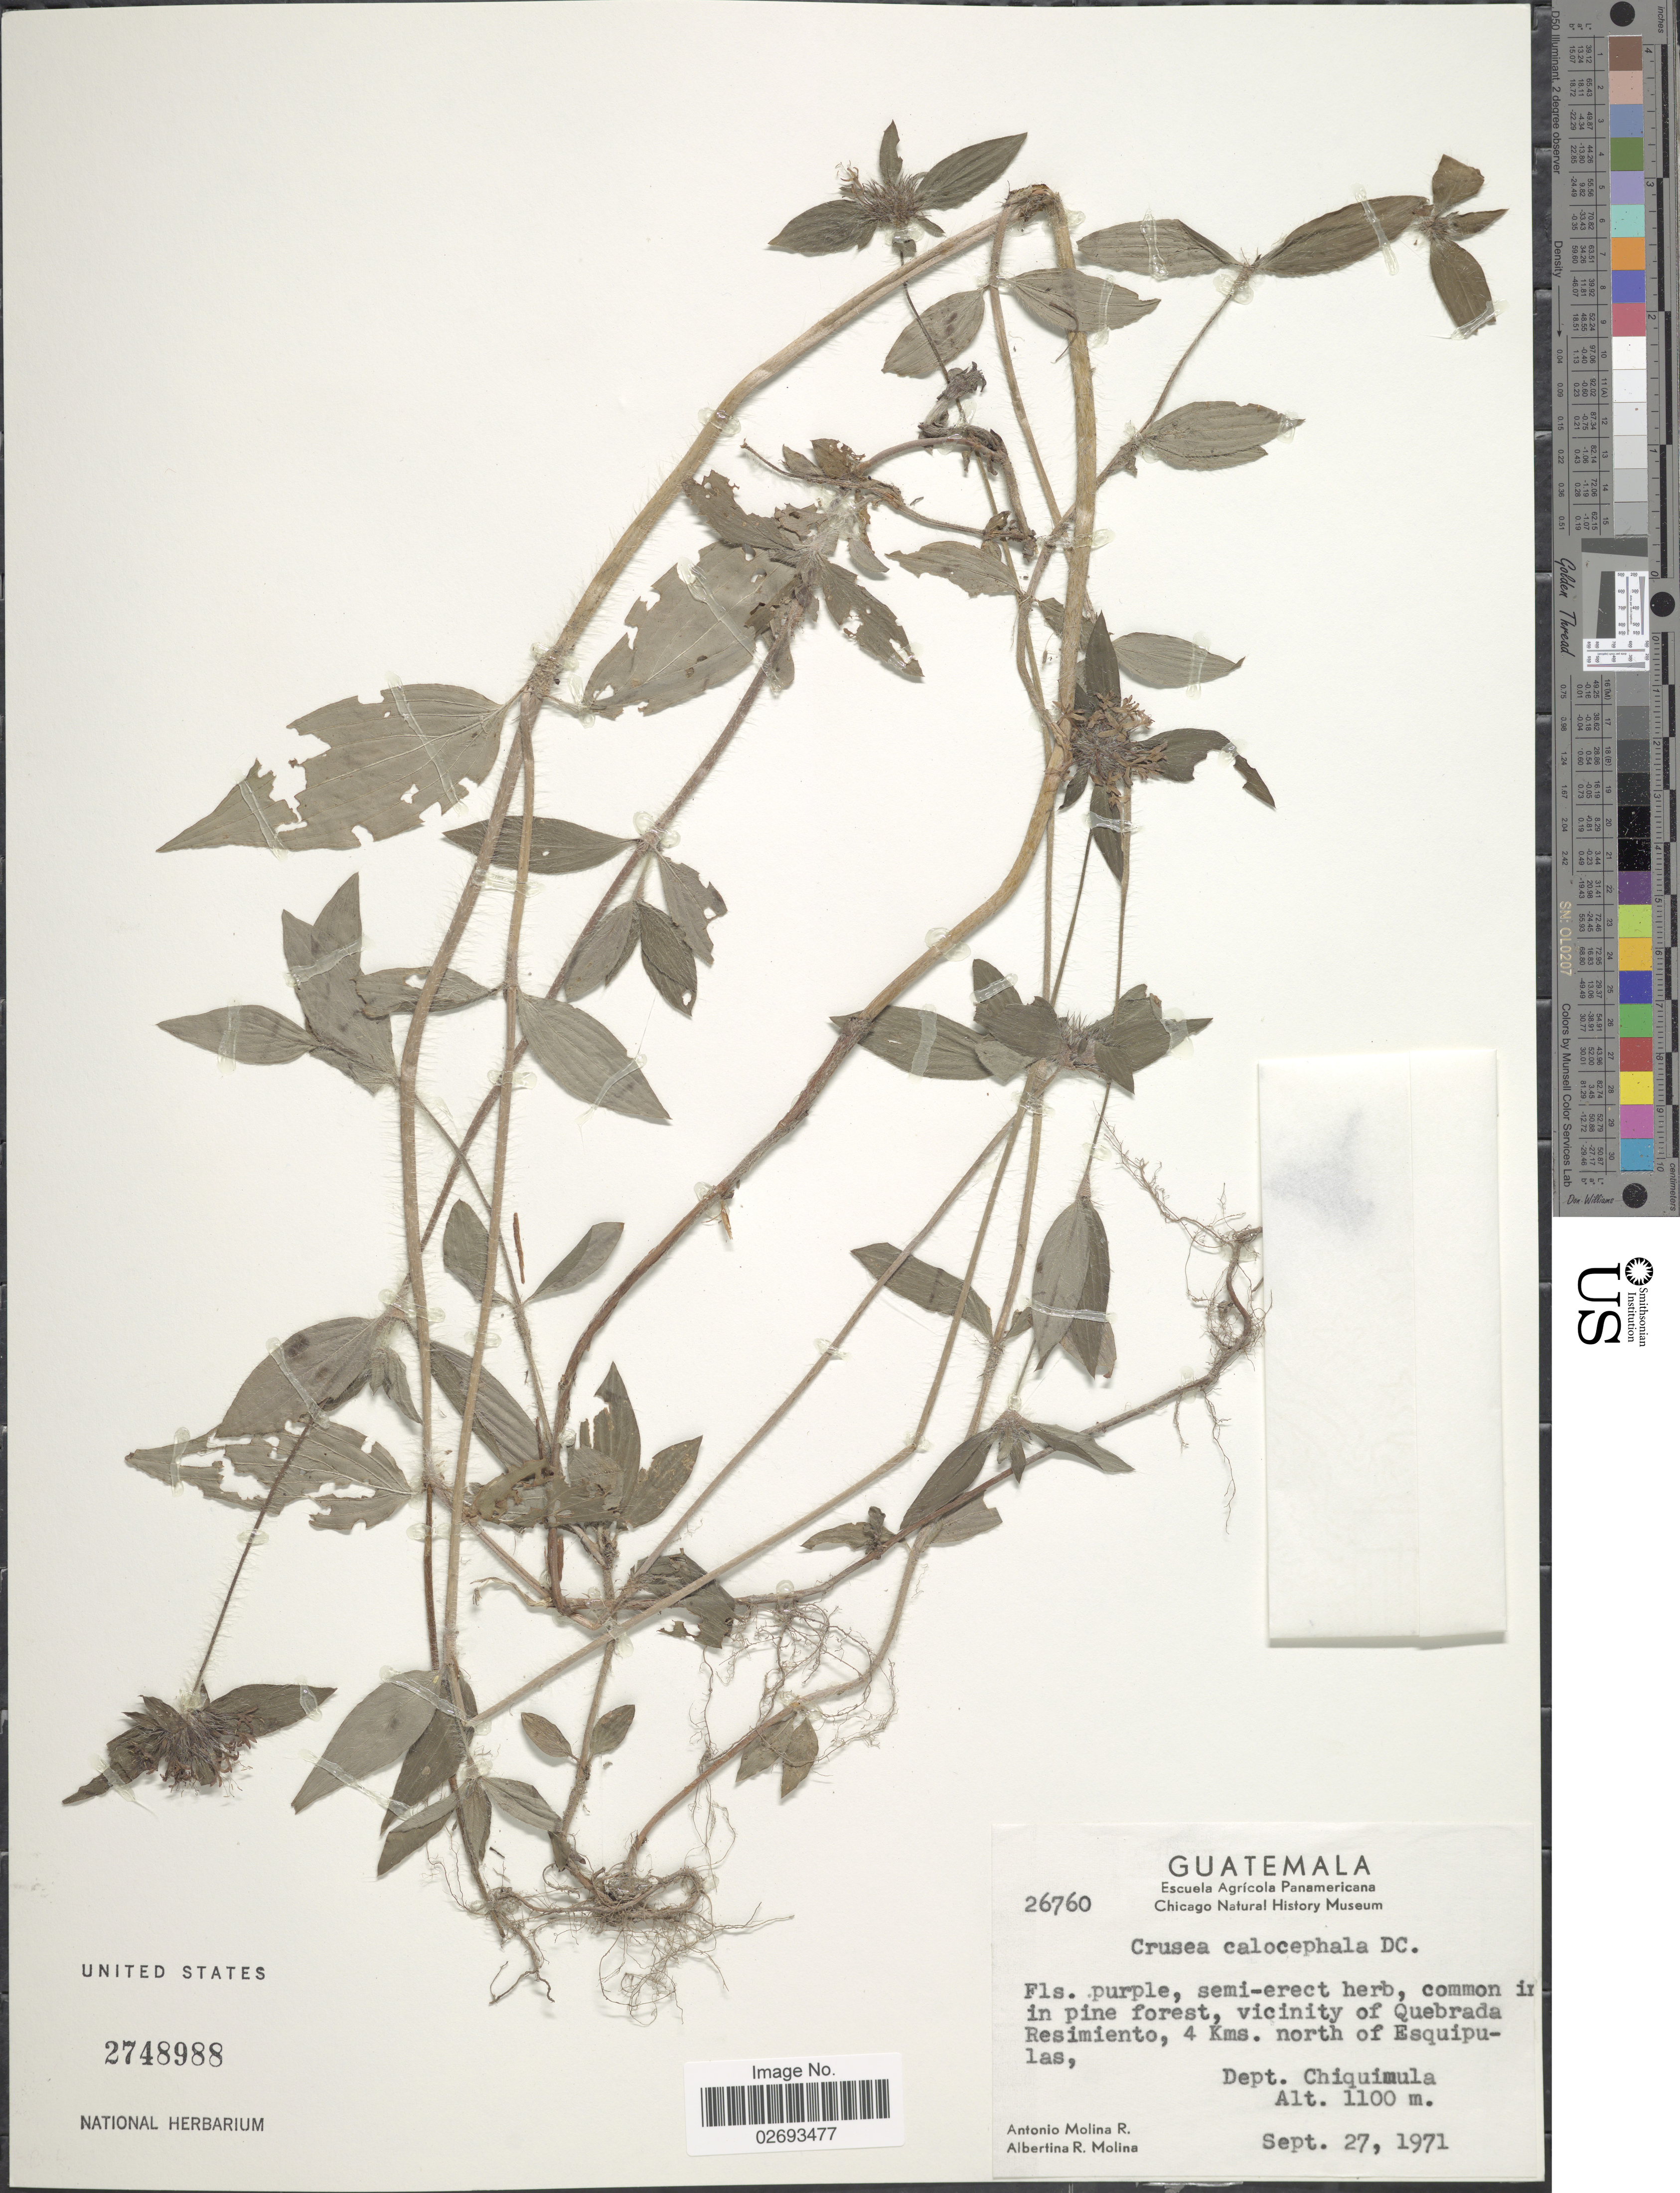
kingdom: Plantae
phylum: Tracheophyta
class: Magnoliopsida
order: Gentianales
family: Rubiaceae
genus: Crusea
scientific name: Crusea calocephala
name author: DC.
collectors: A. Molina R. & A. R. Molina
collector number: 26760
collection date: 1971-09-27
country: Guatemala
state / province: Chiquimula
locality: Vicinity of Quebrada Resimiento, 4 Kms. north of Esquipulas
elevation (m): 1100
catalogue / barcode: US 2748988